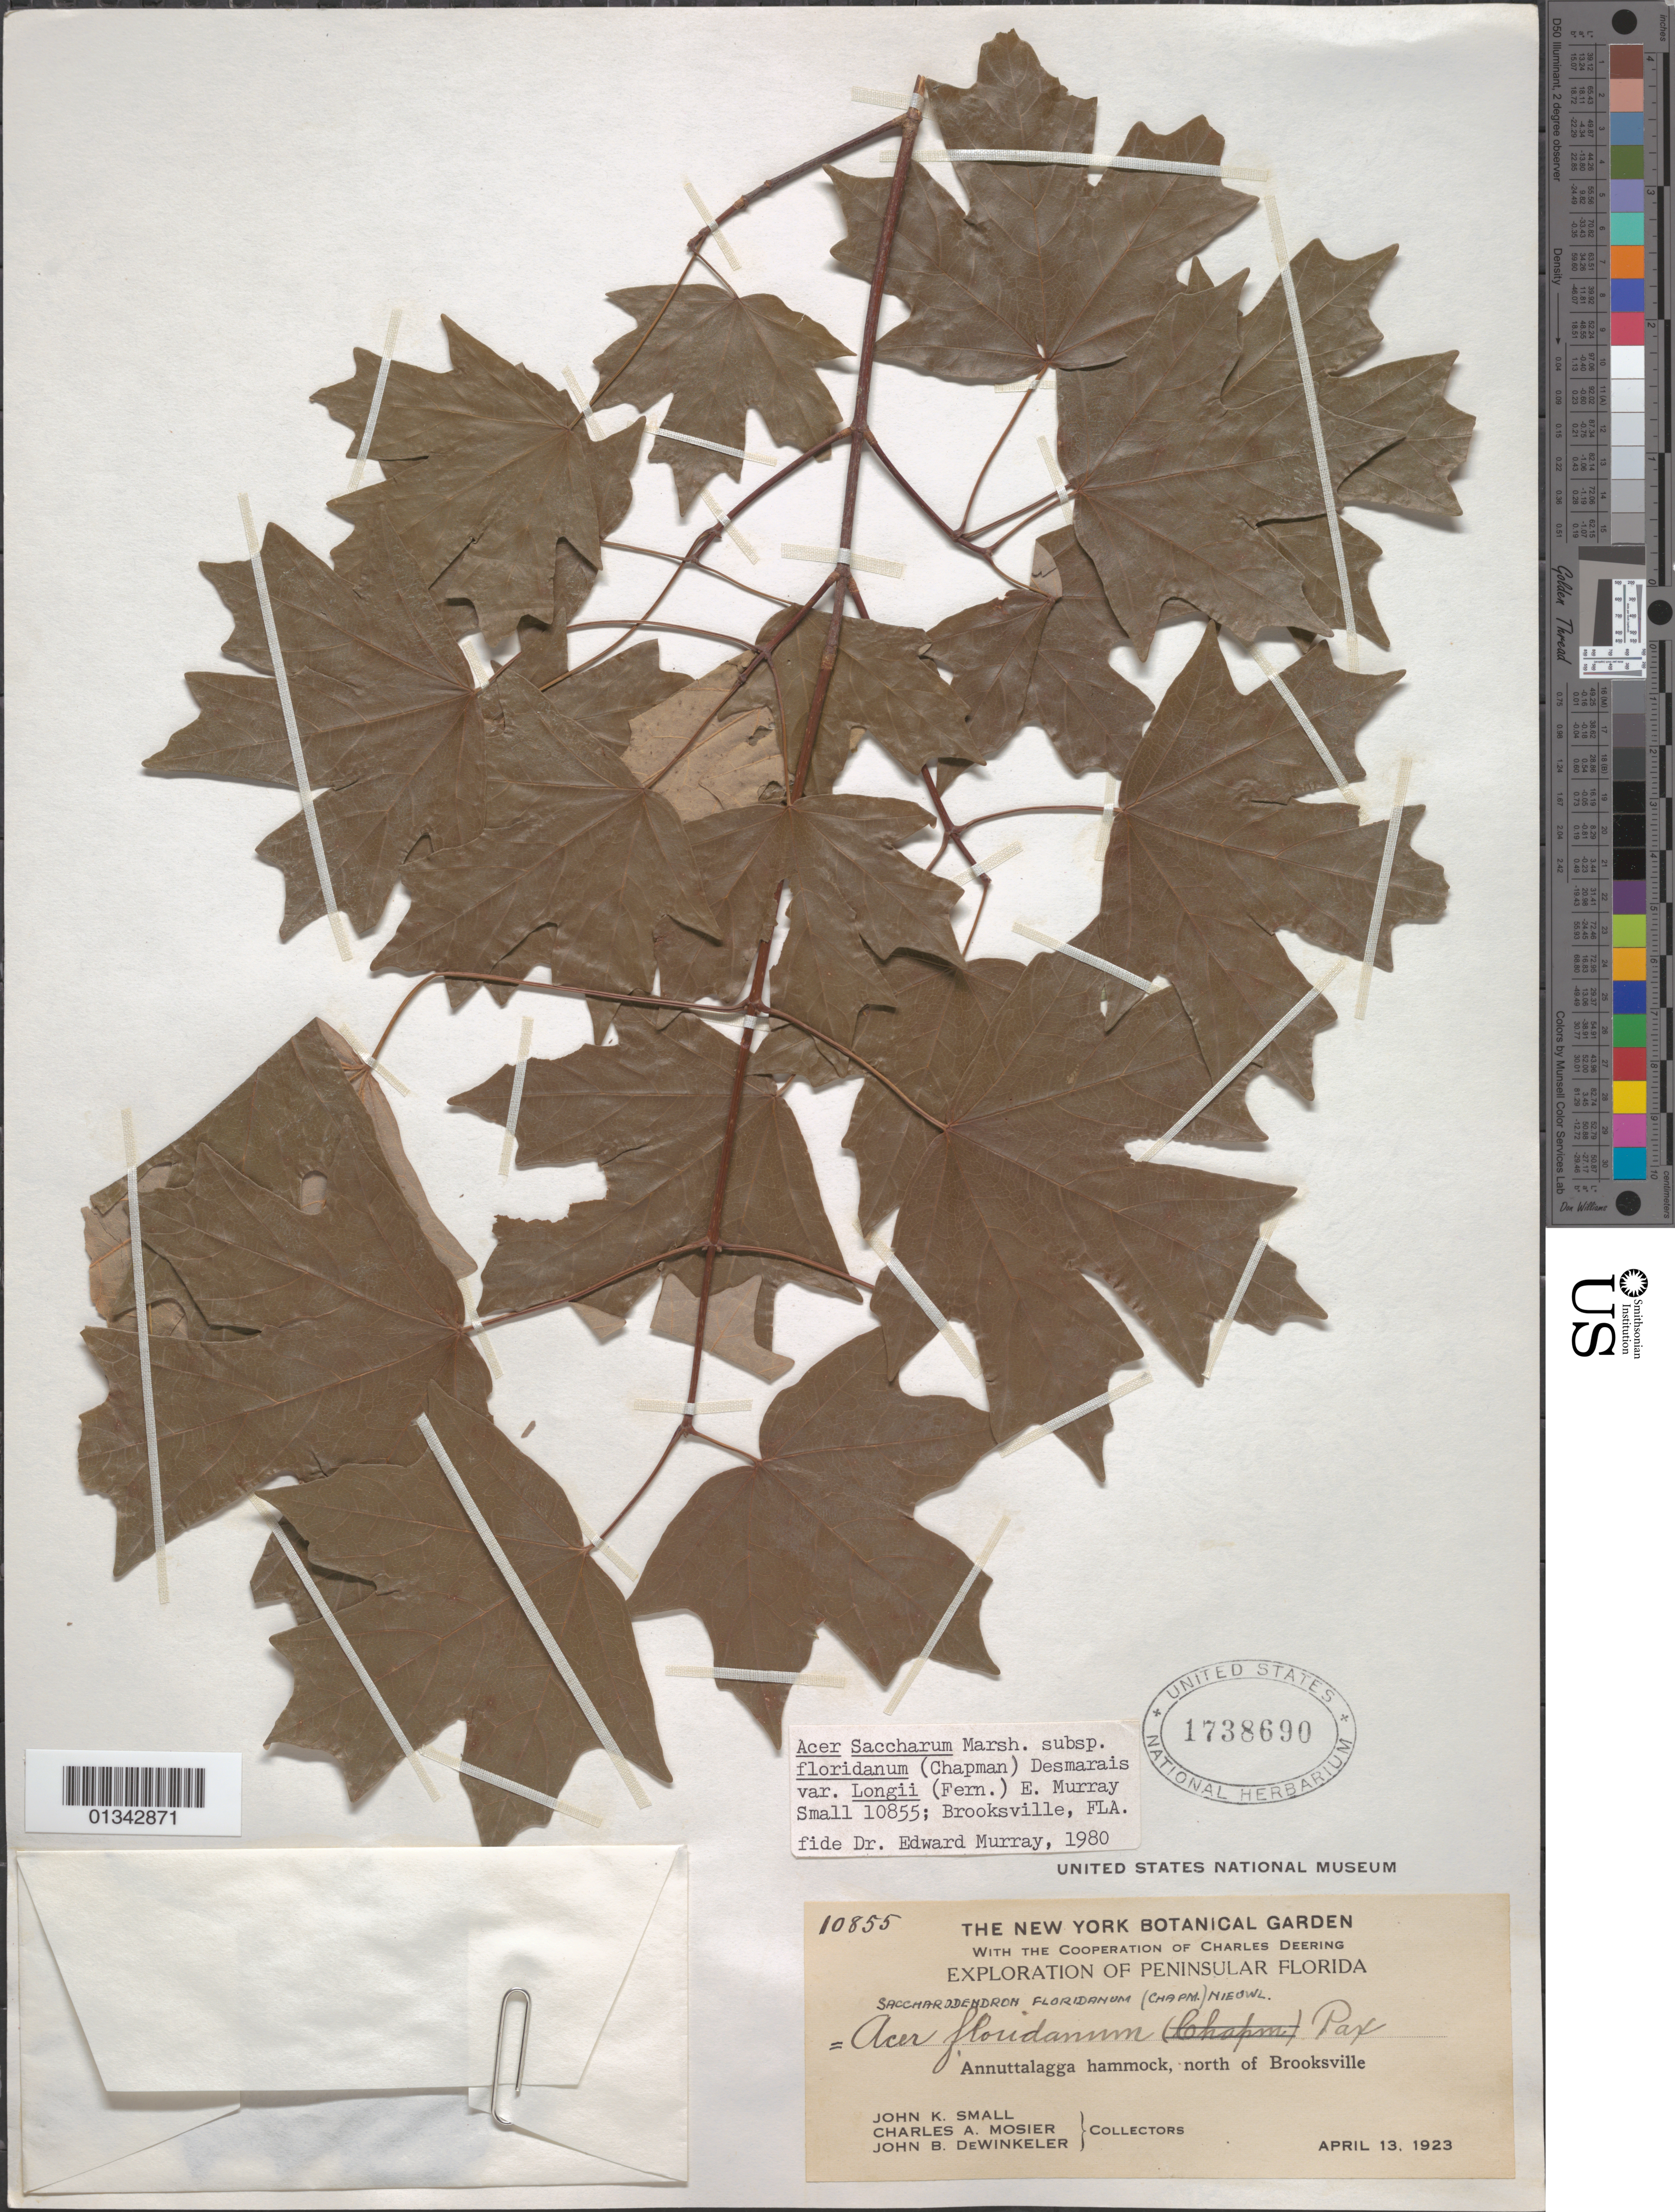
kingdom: Plantae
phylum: Tracheophyta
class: Magnoliopsida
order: Sapindales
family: Sapindaceae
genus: Acer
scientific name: Acer saccharum subsp. floridanum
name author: (Chapm.) Desmarais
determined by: Murray, Edward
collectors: J. K. Small, C. A. Mosier & J. DeWinkeler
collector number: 10855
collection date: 1923-04-13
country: United States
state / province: Florida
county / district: Hernando County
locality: Annuttalagga hammock, N of Brooksville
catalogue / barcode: US 1738690